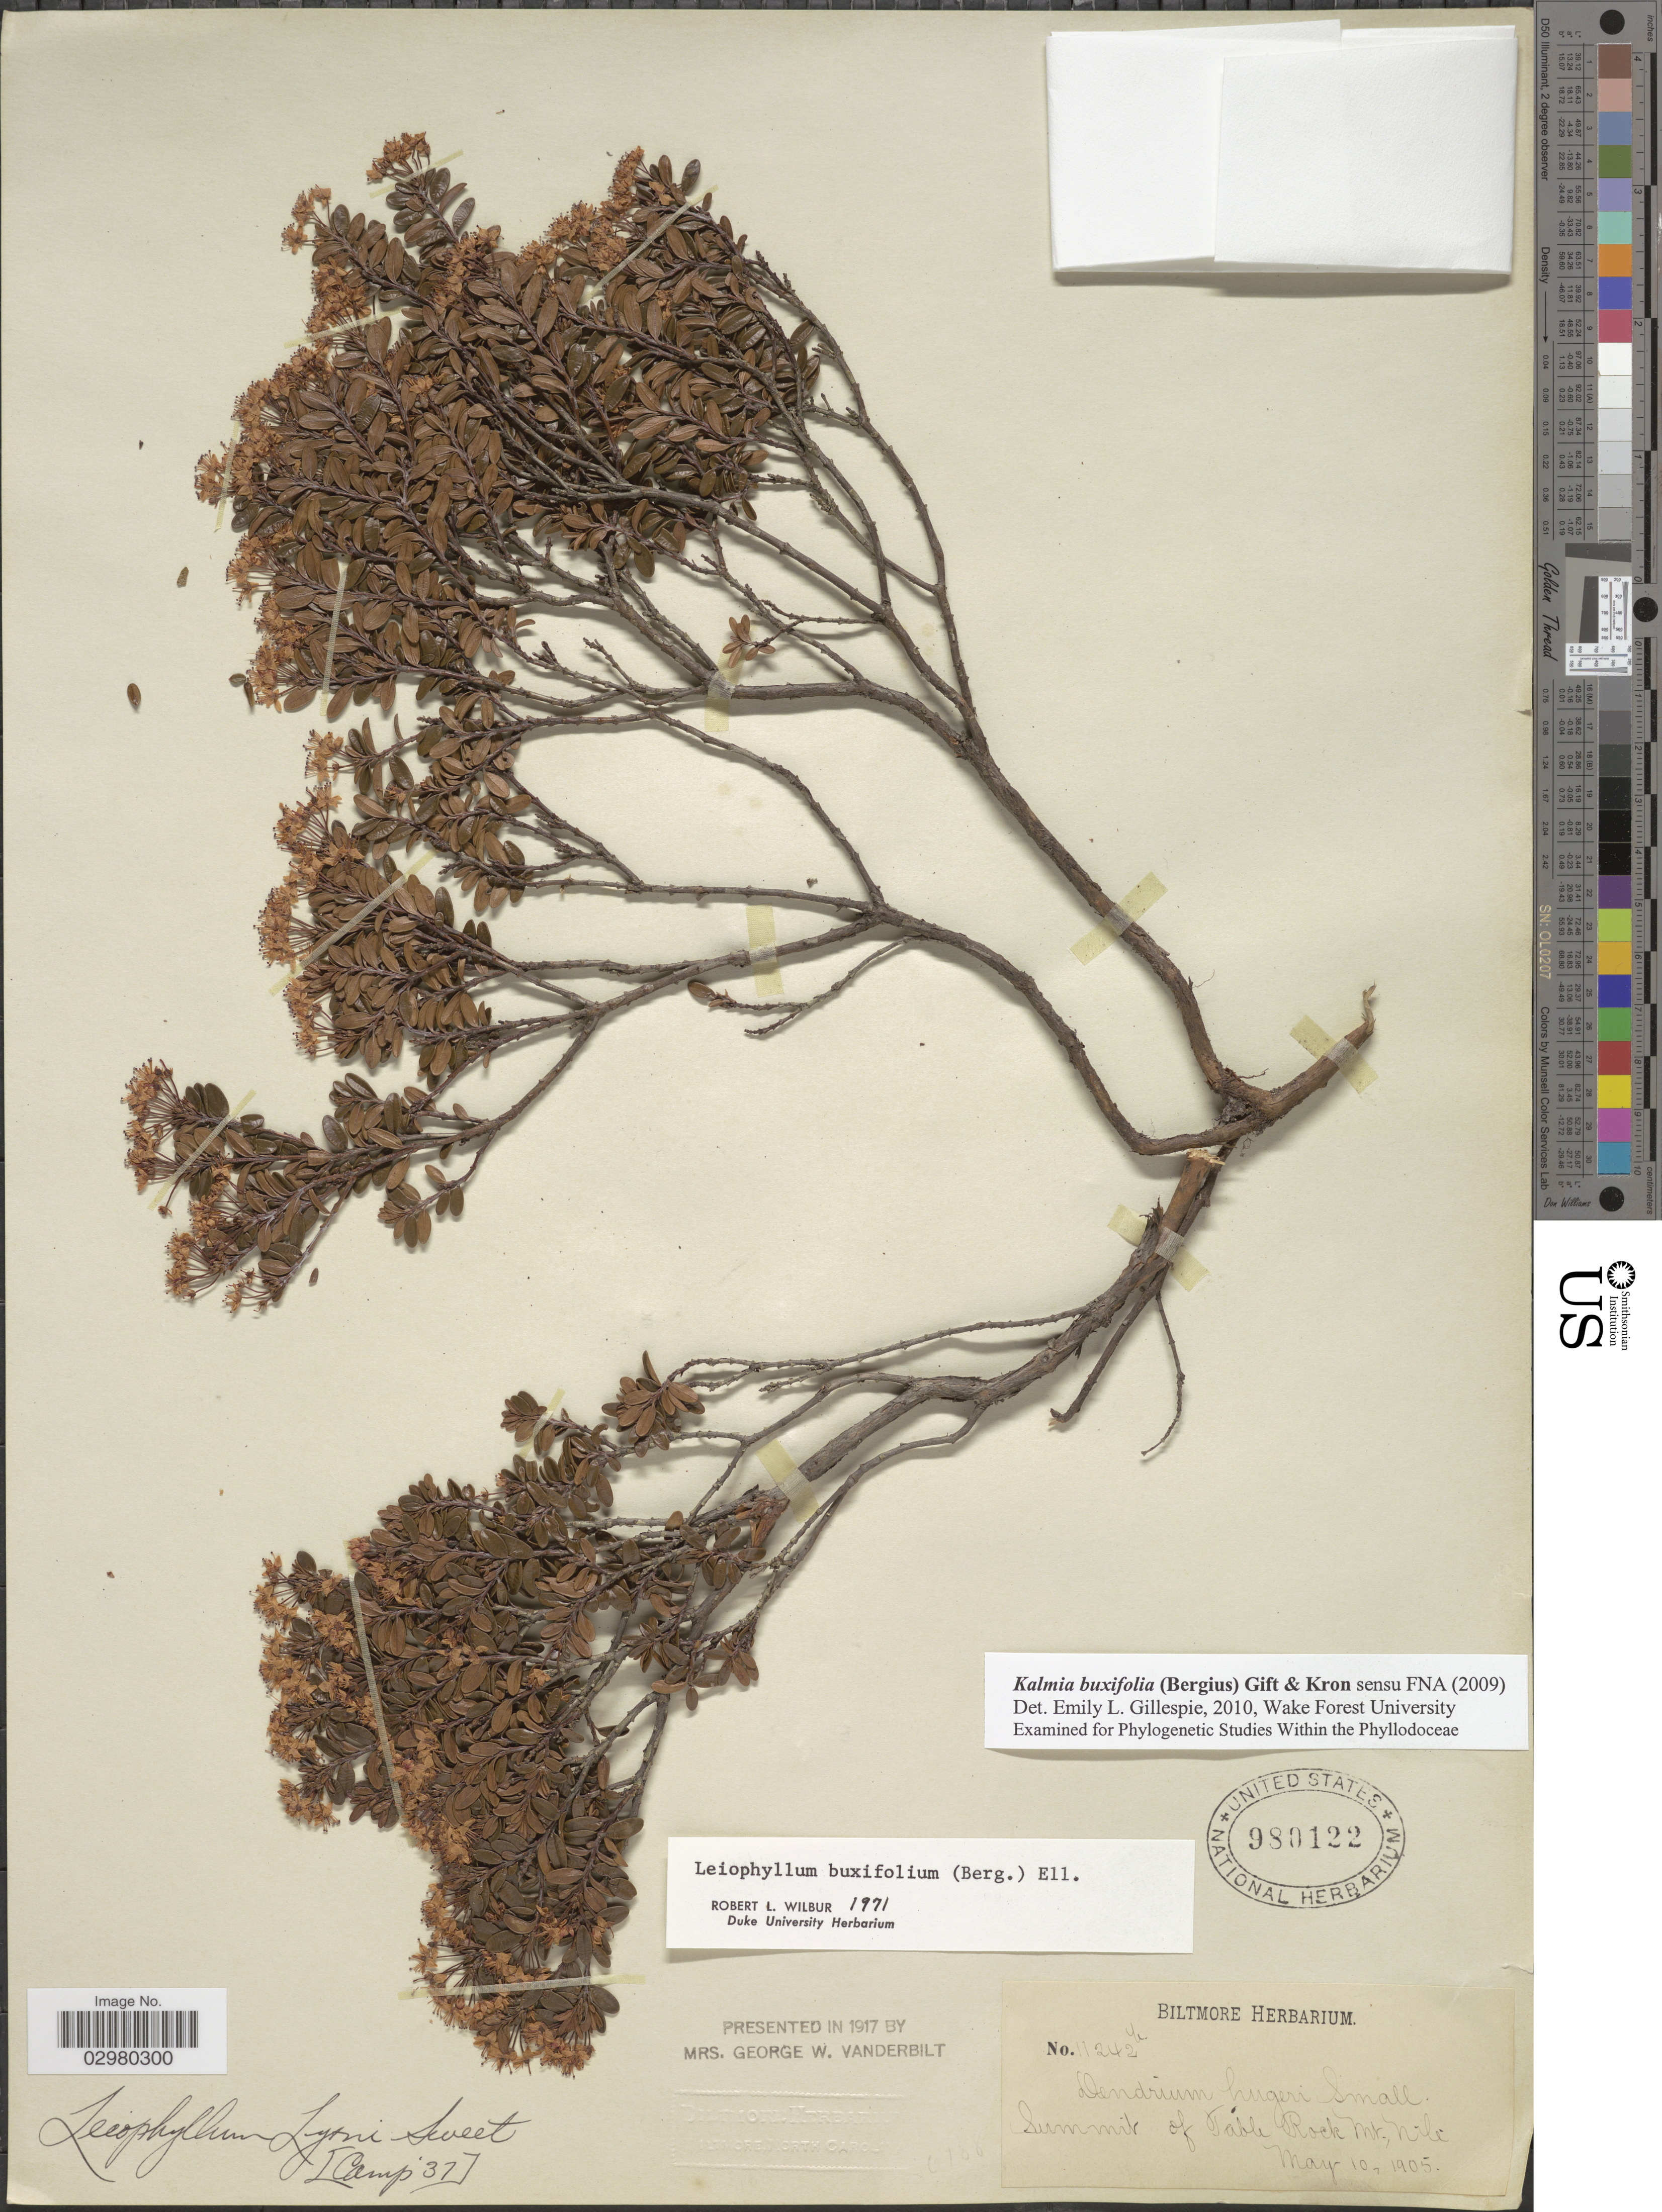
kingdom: Plantae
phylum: Tracheophyta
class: Magnoliopsida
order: Ericales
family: Ericaceae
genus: Leiophyllum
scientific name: Leiophyllum buxifolium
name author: (Bergius) Elliott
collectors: ex herb. Biltmore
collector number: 11242b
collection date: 1905-05-10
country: United States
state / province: North Carolina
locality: Summit of Table Rock Mt.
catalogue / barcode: US 980122